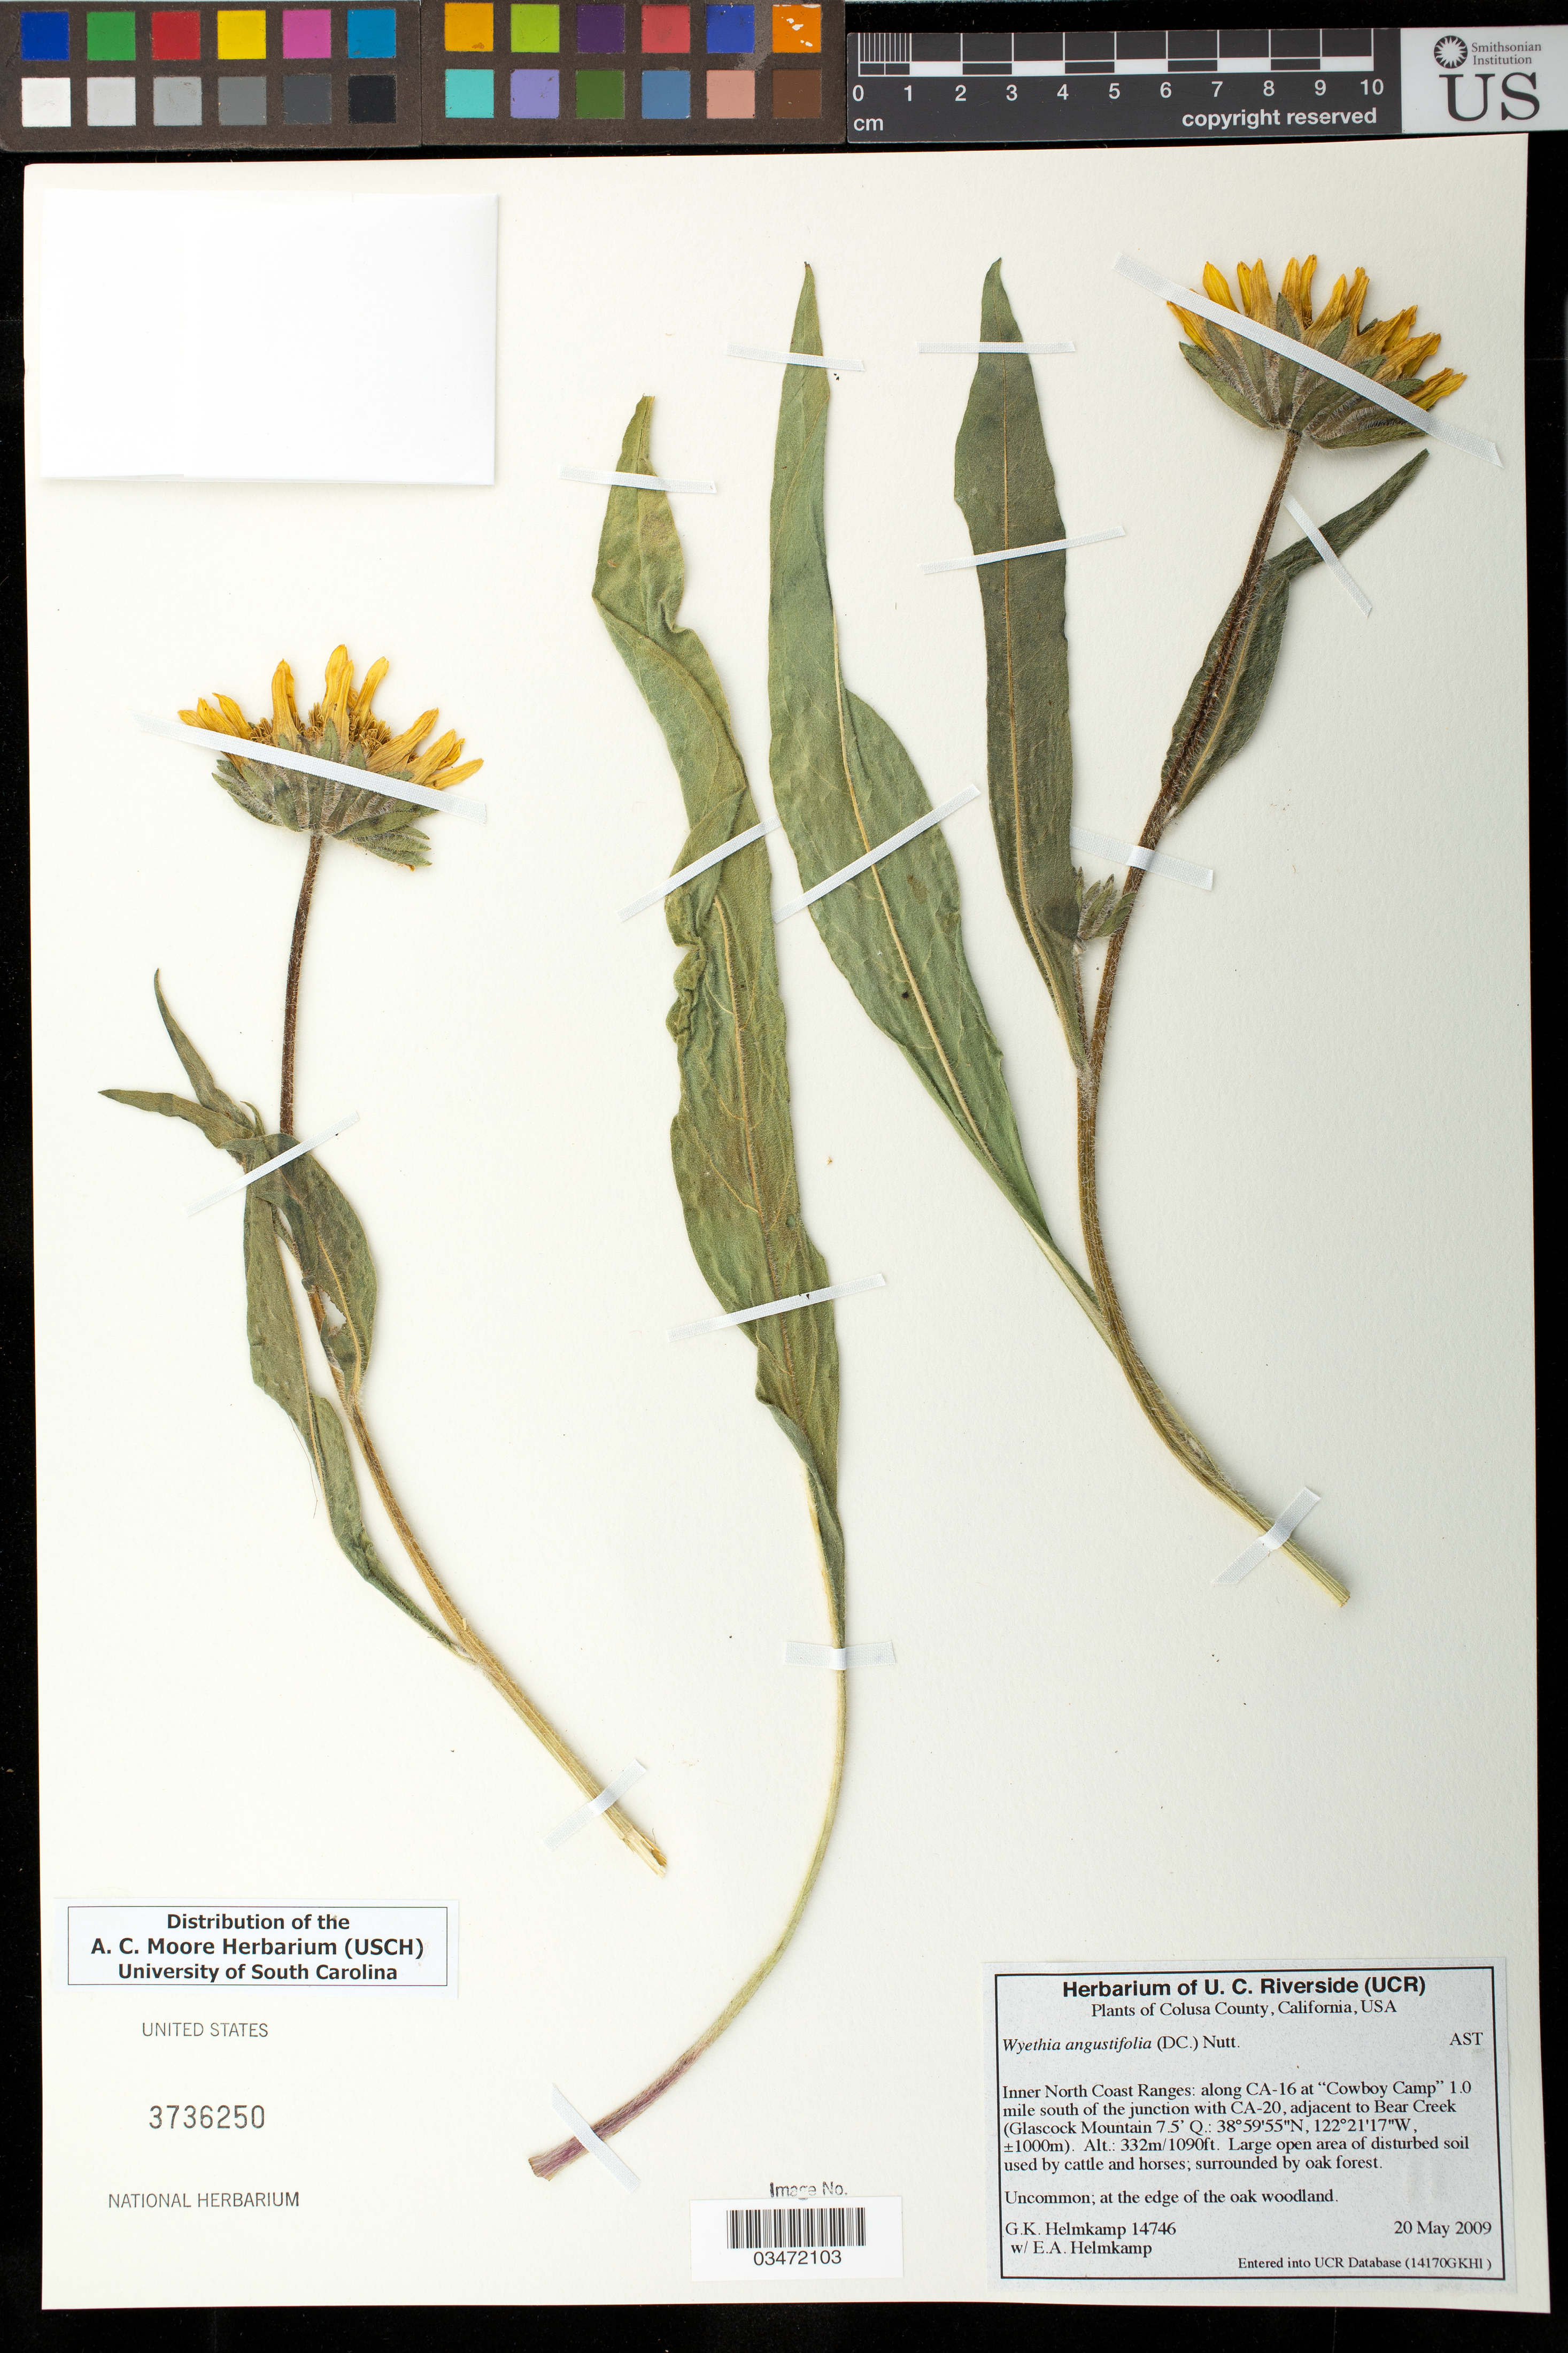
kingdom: Plantae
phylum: Tracheophyta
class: Magnoliopsida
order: Asterales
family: Asteraceae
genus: Wyethia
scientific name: Wyethia angustifolia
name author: (DC.) Nutt.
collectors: G. Helmkamp & E. Helmkamp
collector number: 14746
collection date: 2009-05-20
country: United States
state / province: California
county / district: Colusa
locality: Inner North Coast Ranges: along CA-16 at "Cowboy Camp" 1.0 mile S of the junction with CA-20, adjacent to Bear Creek (Glascock Mountain)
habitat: Large open area of disturbed soil used by cattle and horses; surrounded by oak forest. Uncommon; at the edge of the oak woodland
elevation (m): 1000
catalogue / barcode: US 3736250